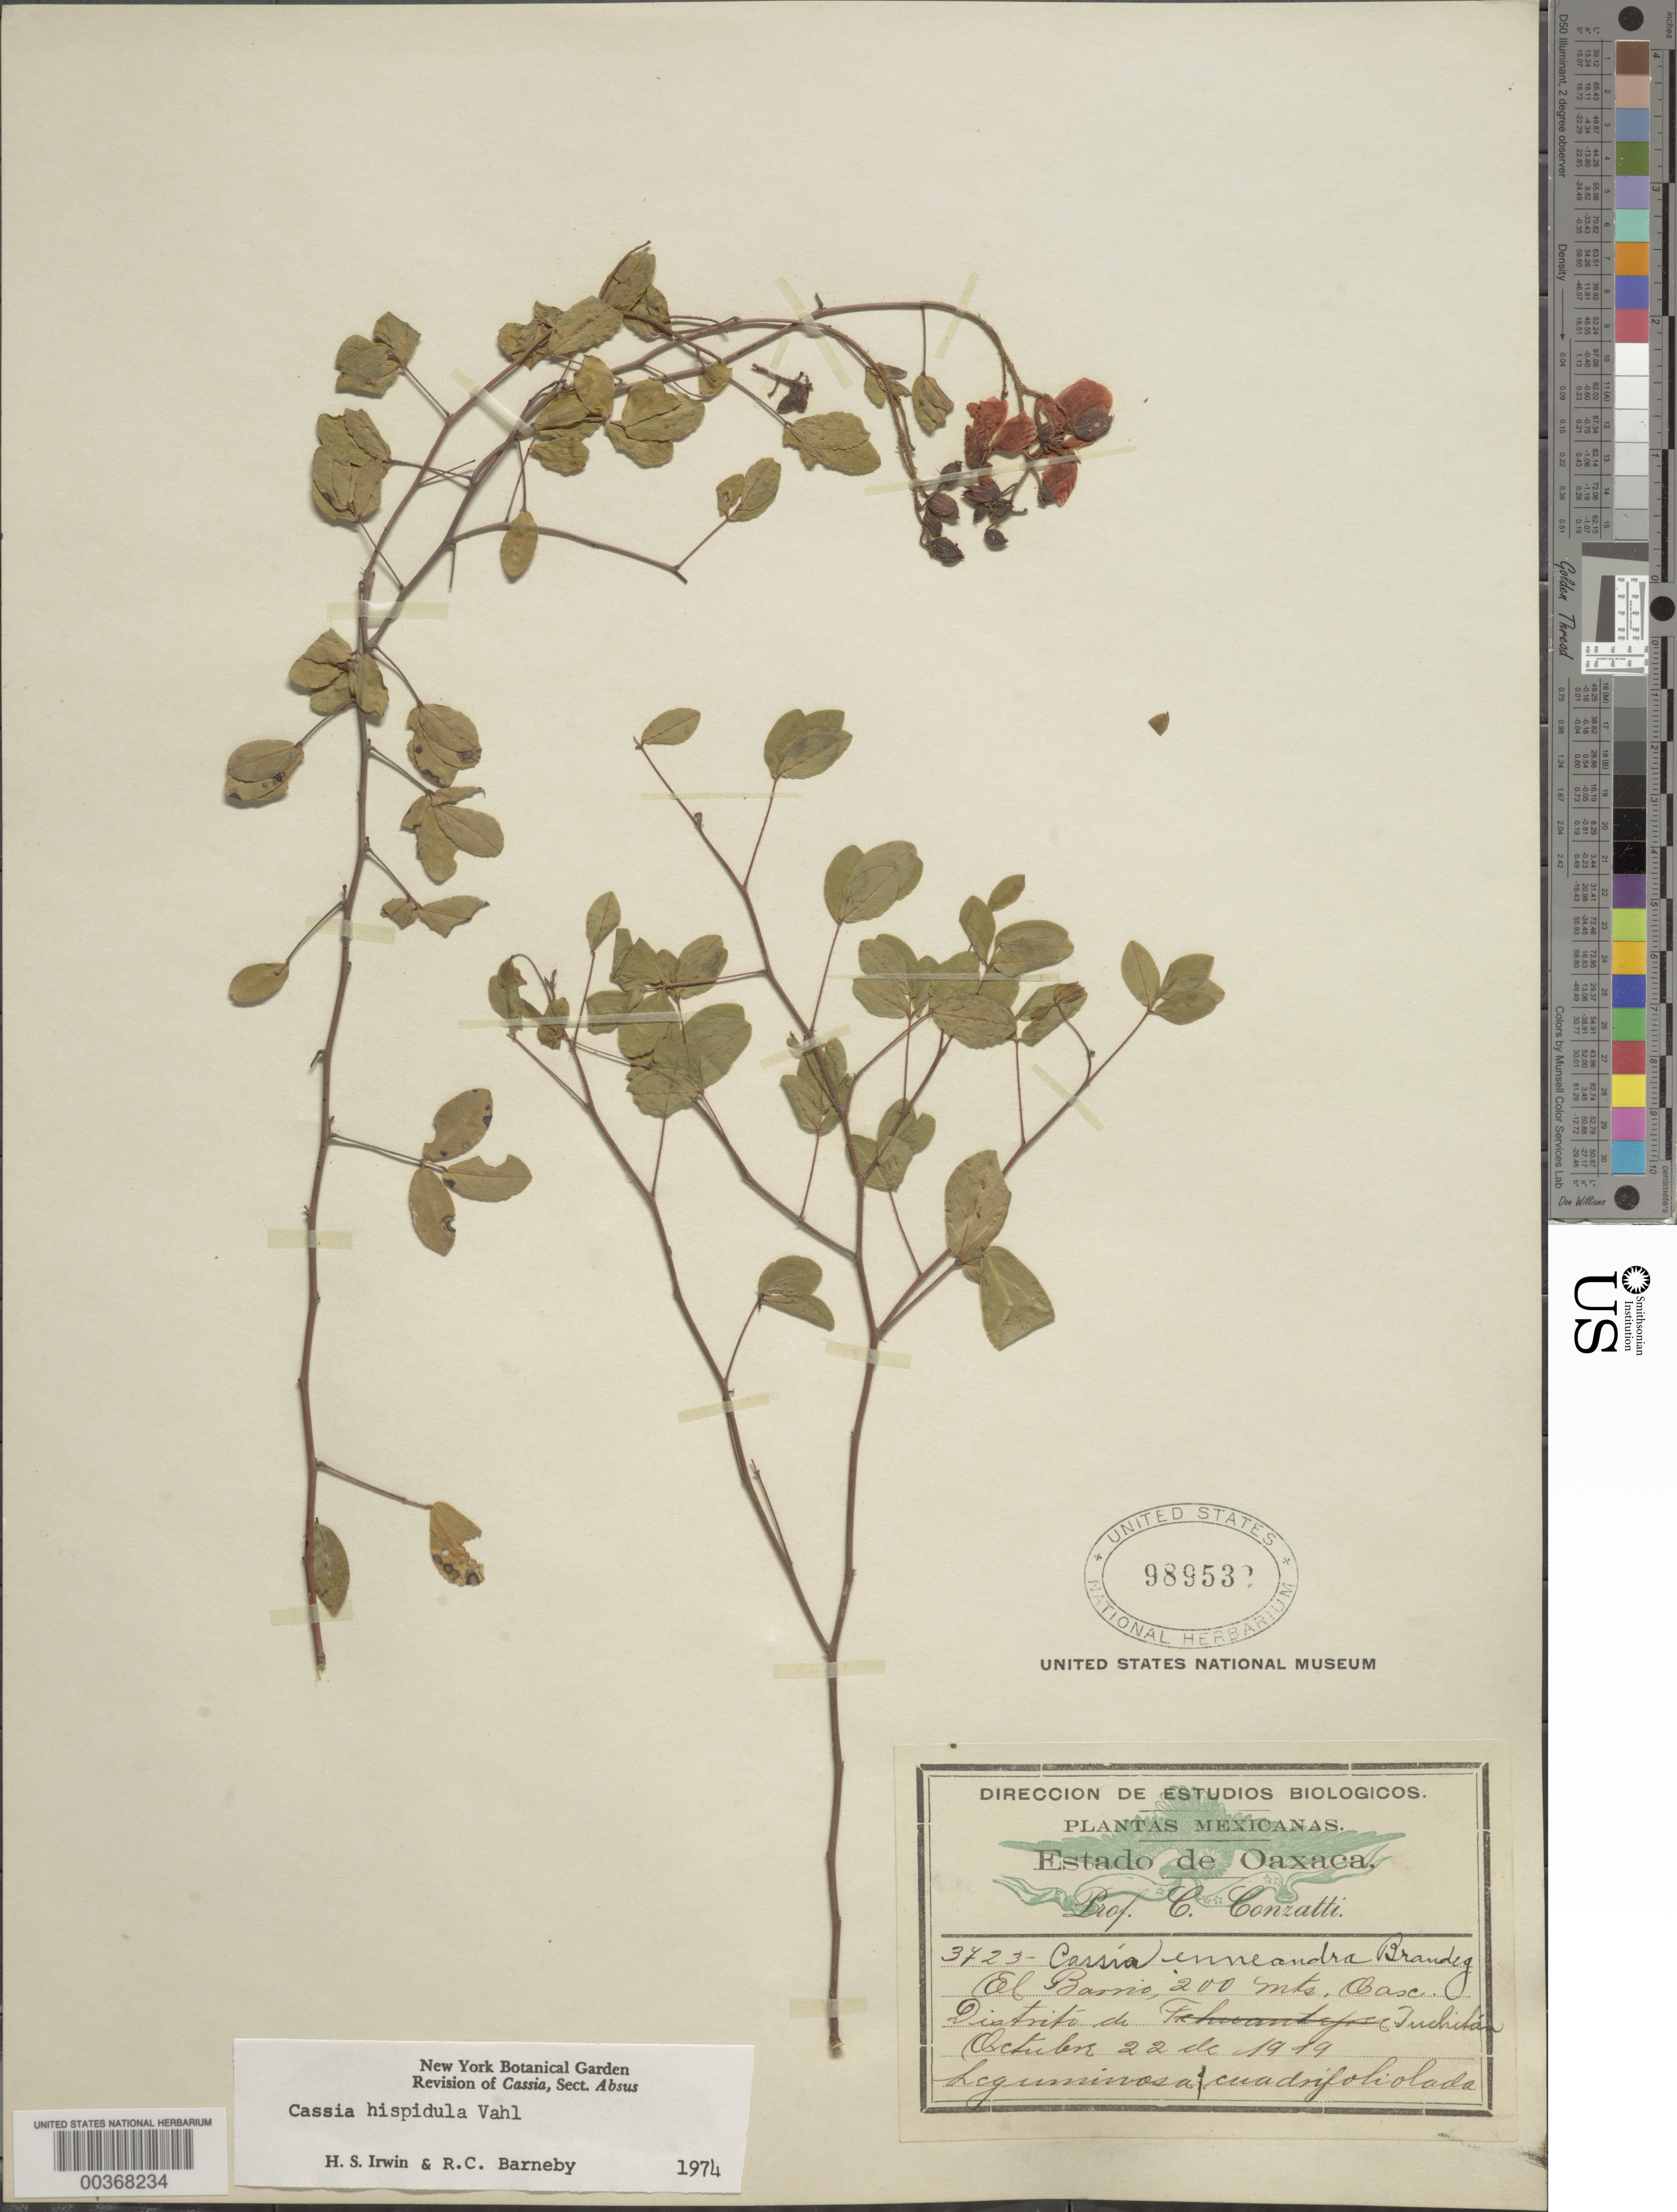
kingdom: Plantae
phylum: Tracheophyta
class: Magnoliopsida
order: Fabales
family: Fabaceae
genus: Chamaecrista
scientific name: Chamaecrista hispidula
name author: (Vahl) H.S. Irwin & Barneby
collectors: C. Conzatti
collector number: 3723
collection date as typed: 22 Oct 1919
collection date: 1919-10-22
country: Mexico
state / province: Oaxaca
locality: Tuchitan mun. (?), el barrio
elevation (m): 200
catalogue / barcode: US 989532